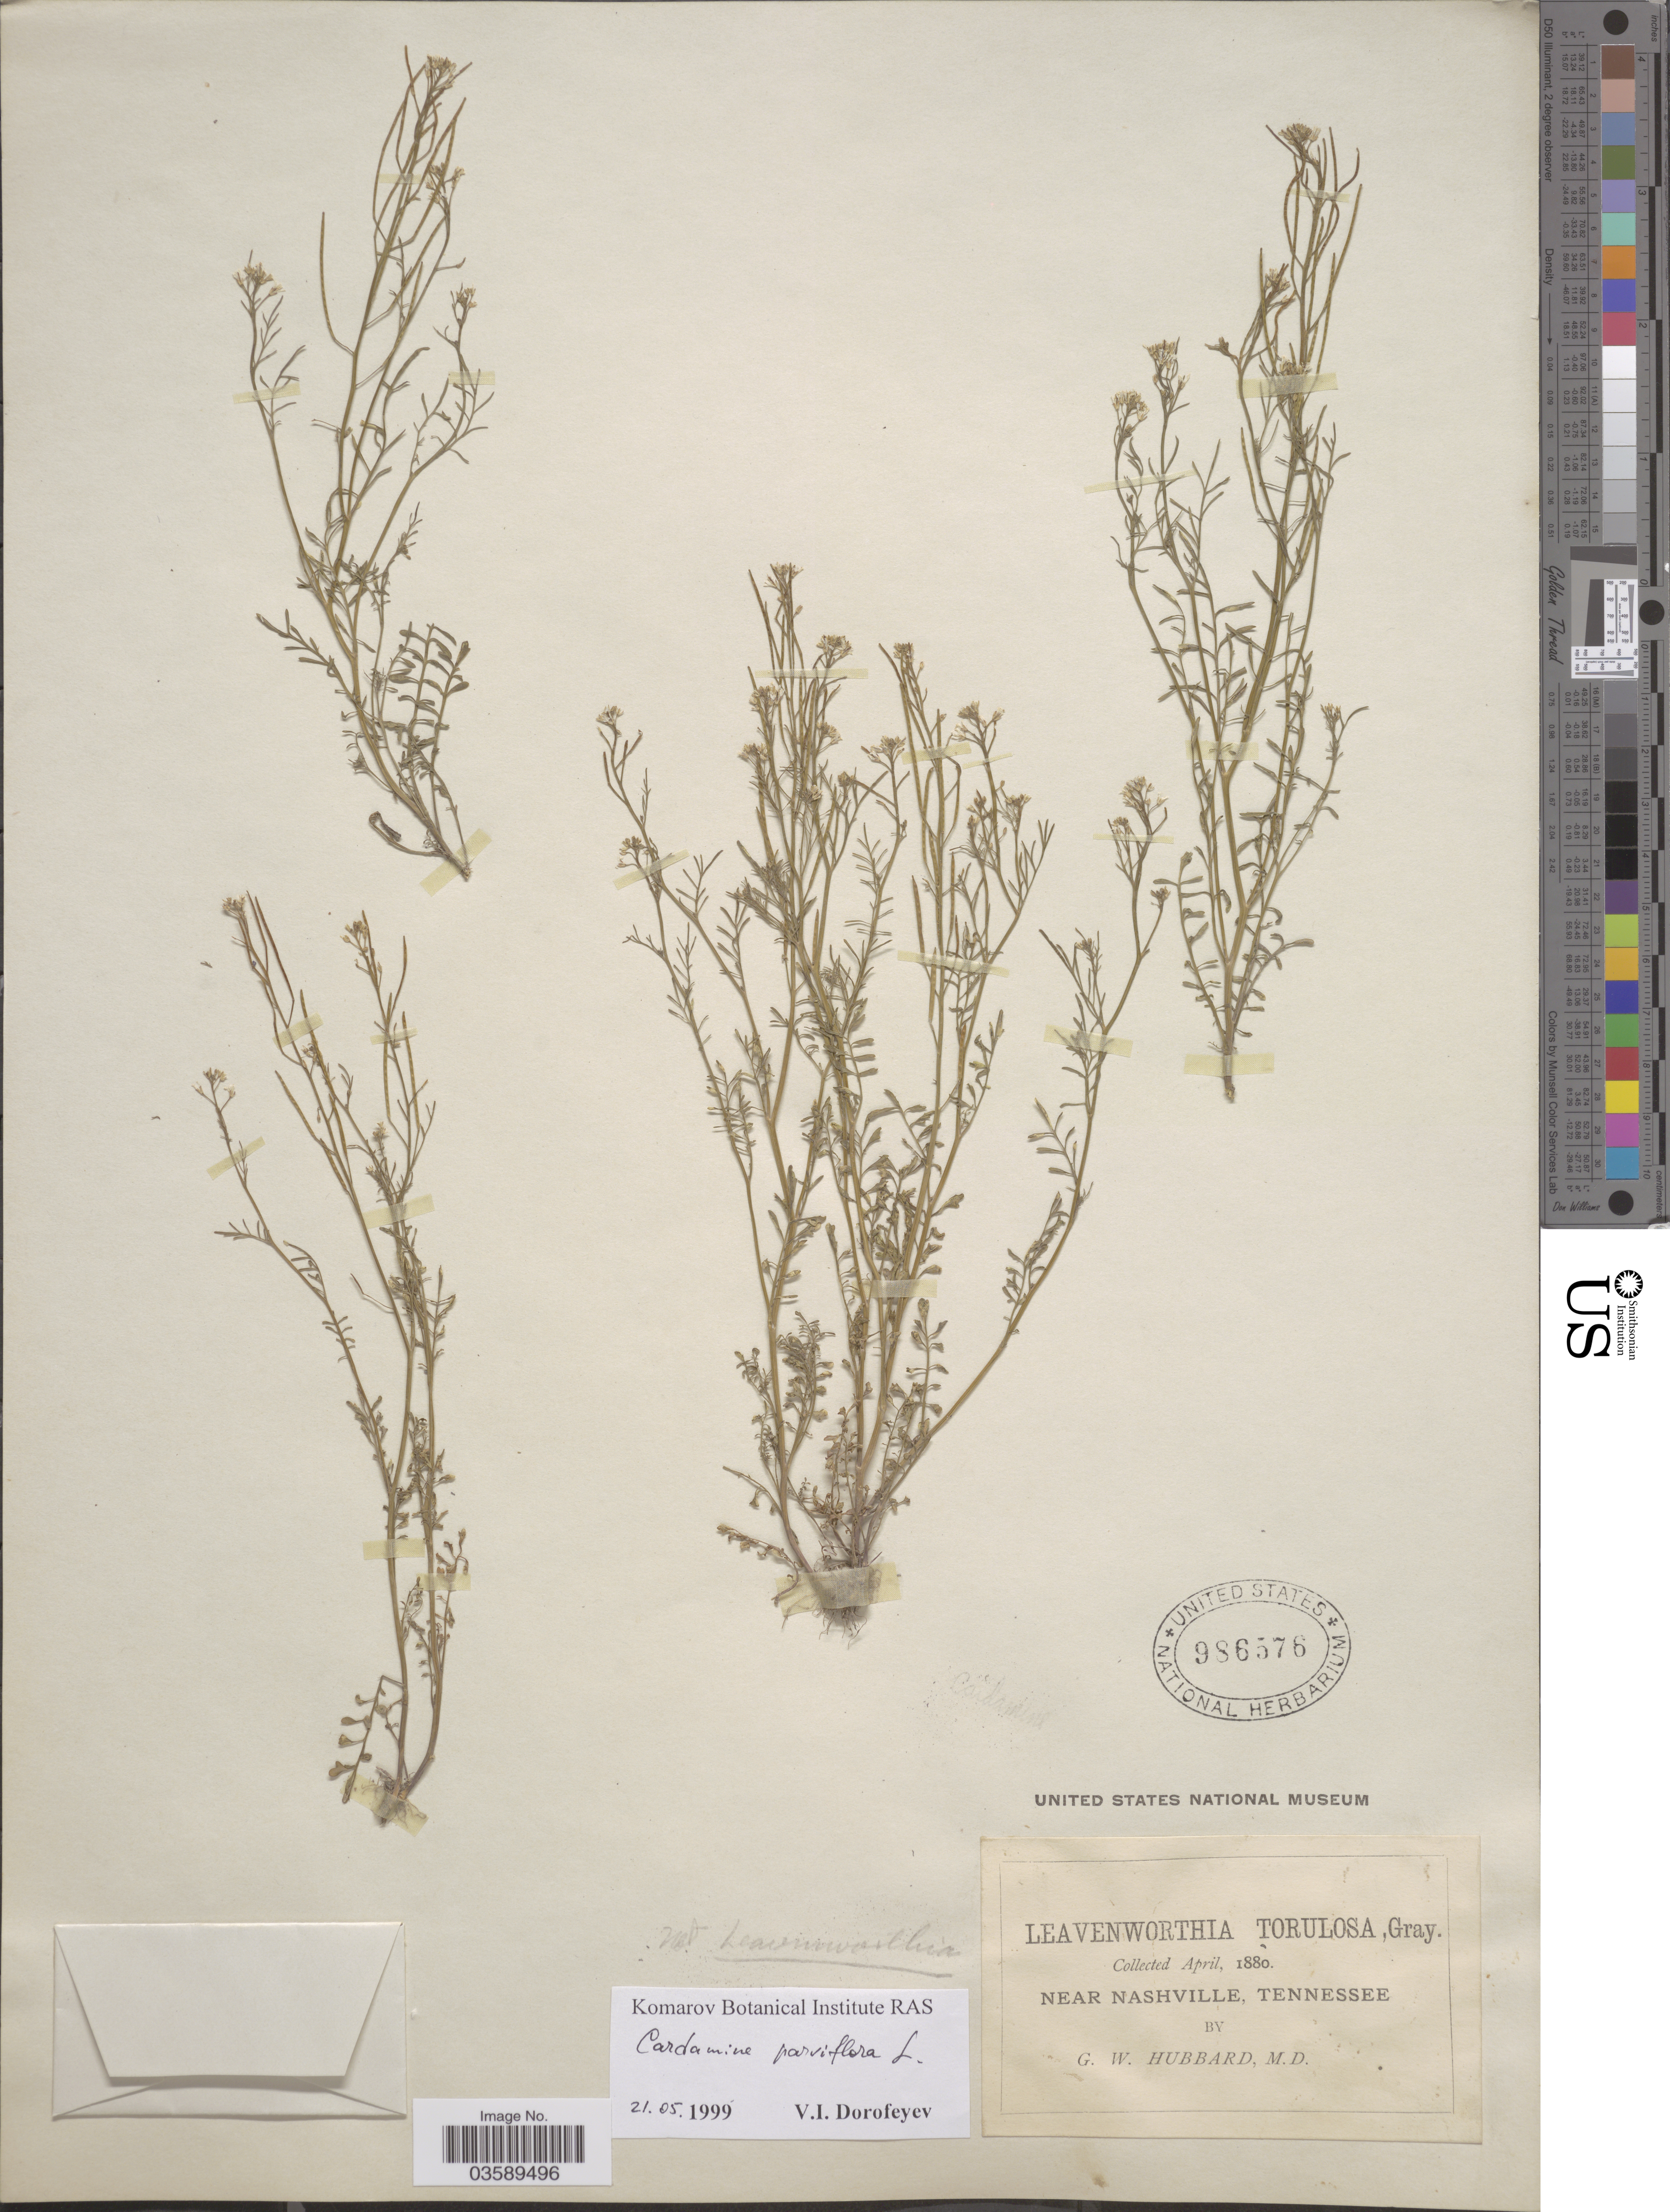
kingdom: Plantae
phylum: Tracheophyta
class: Magnoliopsida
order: Brassicales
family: Brassicaceae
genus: Cardamine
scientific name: Cardamine parviflora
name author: L.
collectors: G. W. Hubbard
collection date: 1880-04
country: United States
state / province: Tennessee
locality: Near Nashville.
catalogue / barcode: US 986576